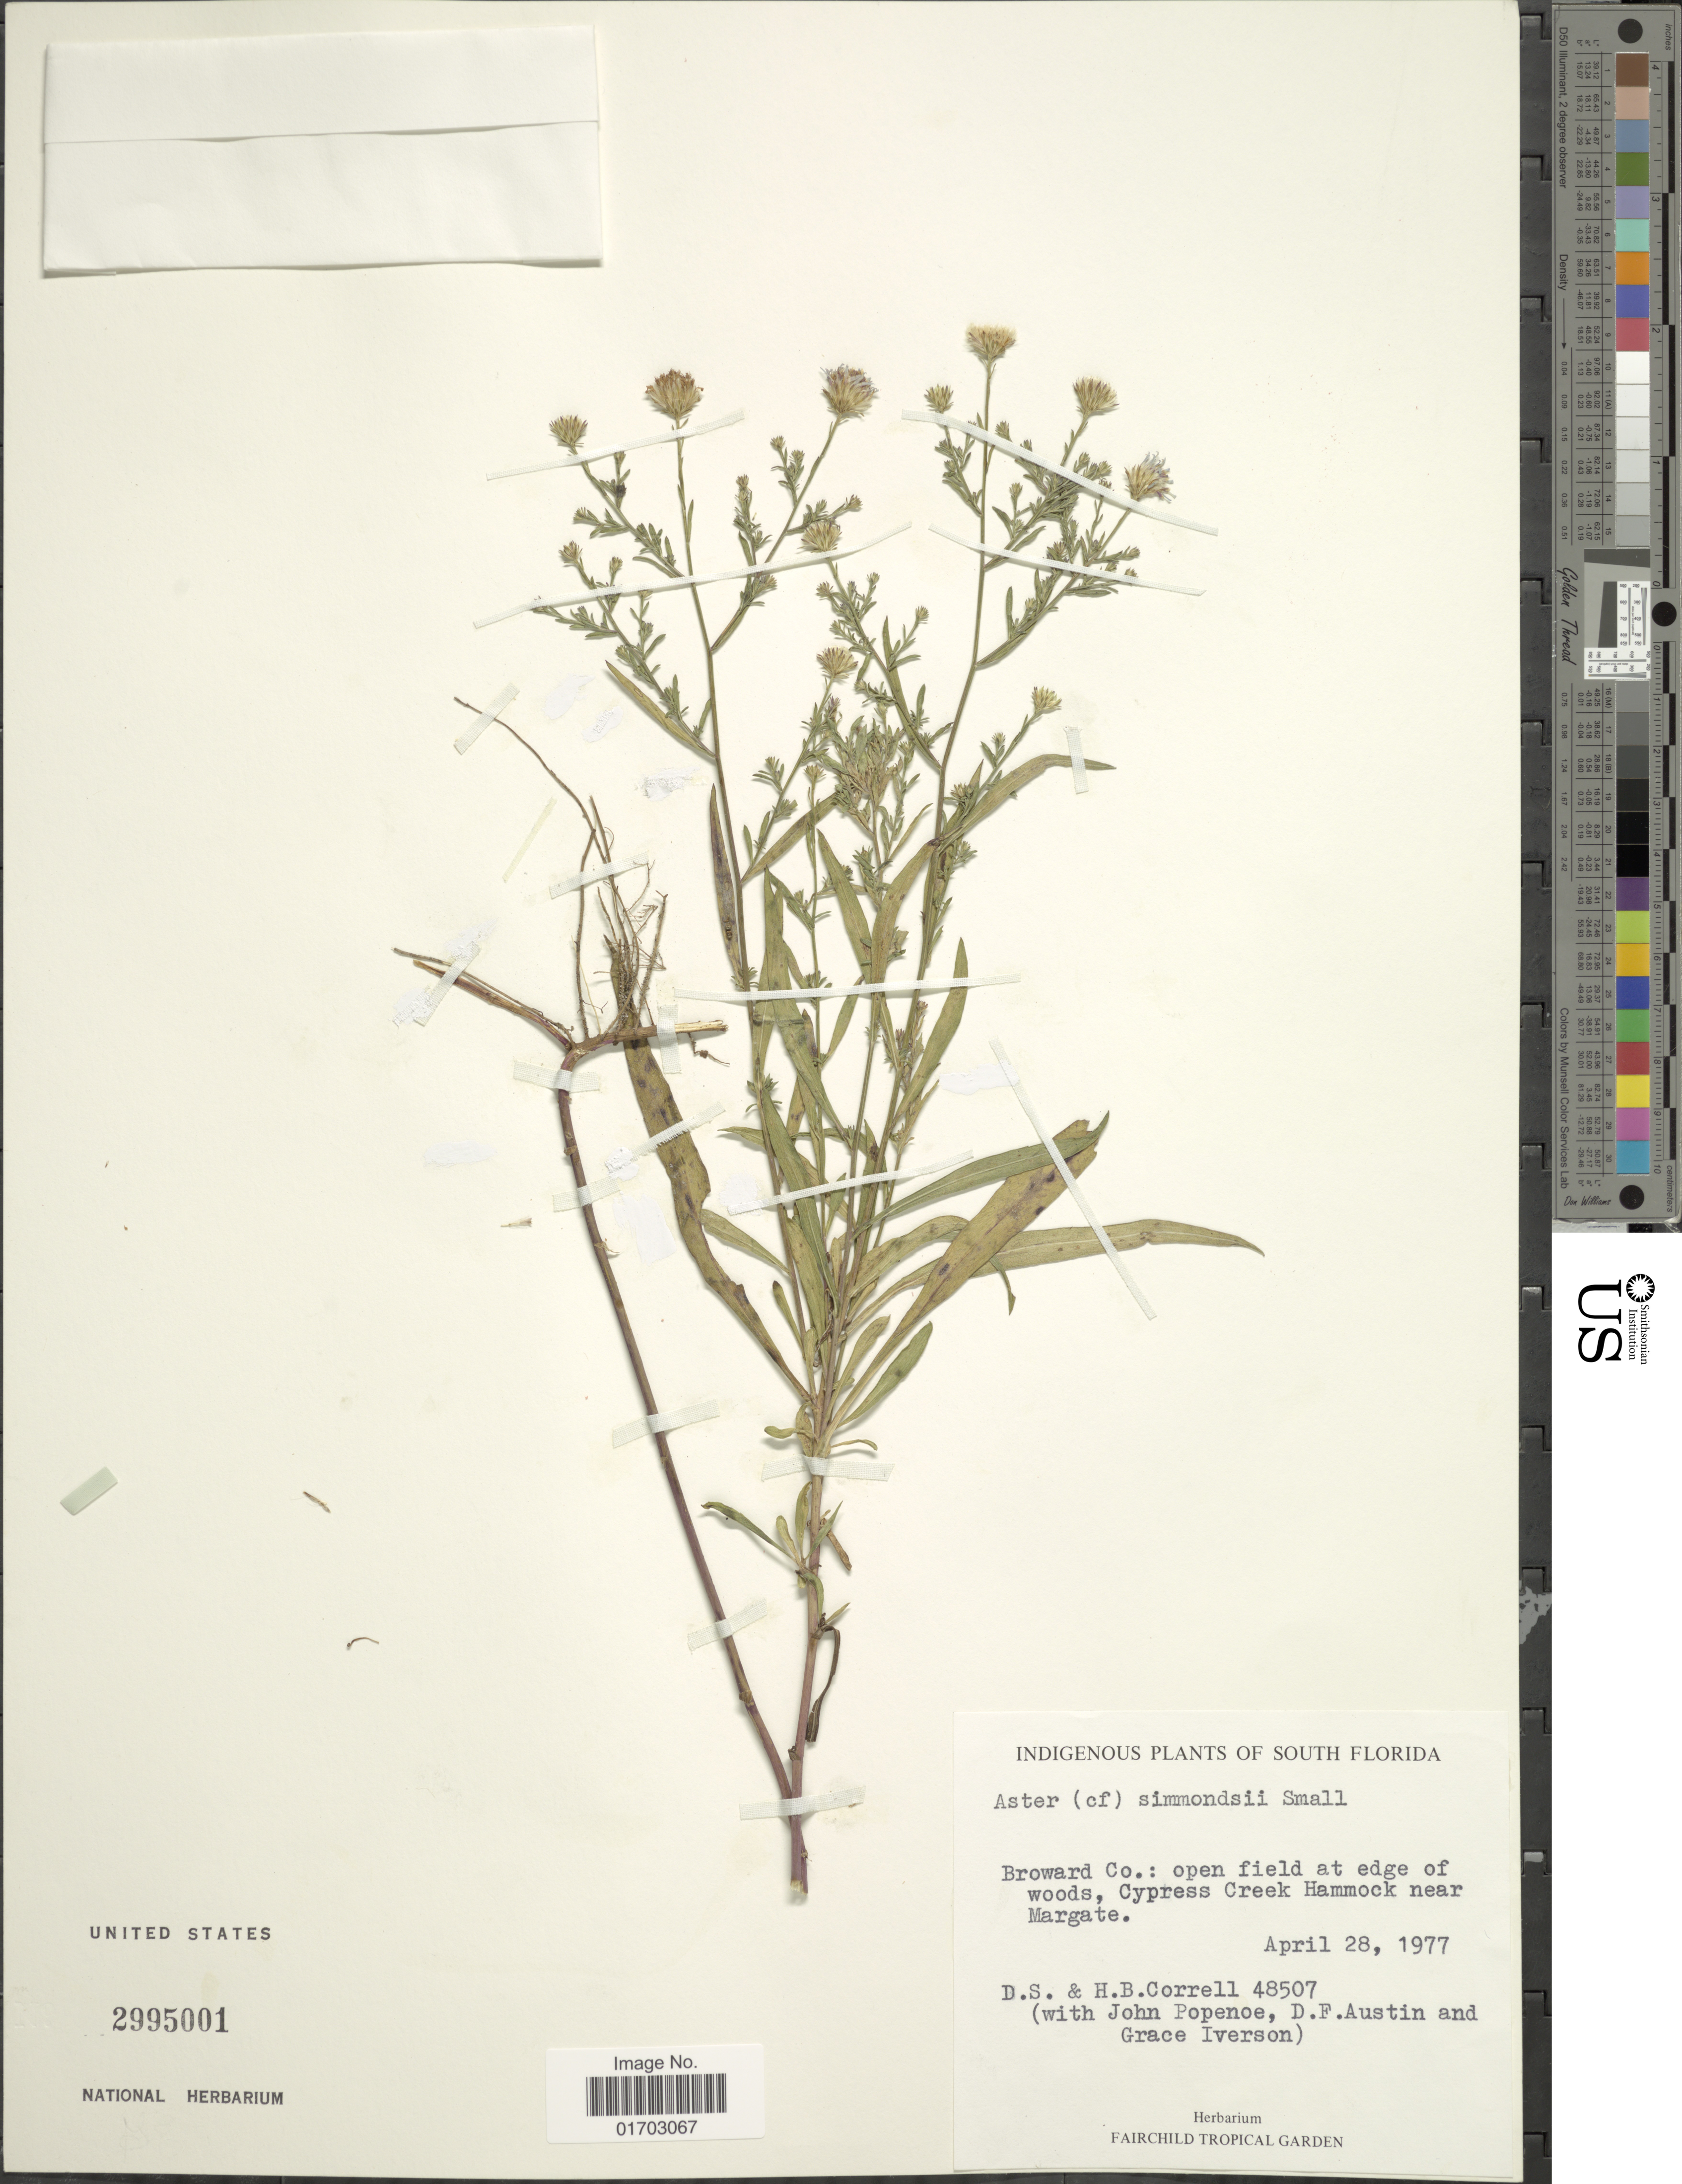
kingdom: Plantae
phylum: Tracheophyta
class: Magnoliopsida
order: Asterales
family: Asteraceae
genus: Symphyotrichum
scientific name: Symphyotrichum simmondsii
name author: (Small) G.L. Nesom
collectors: D. S. Correll, H. Correll, J. Popenoe, D. Austin & G. Iverson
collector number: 48507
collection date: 1977-04-28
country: United States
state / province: Florida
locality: South Florida, Broward Co.; open field at edge of woods, Cypress Creek Hammock near Margate.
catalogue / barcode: US 2995001